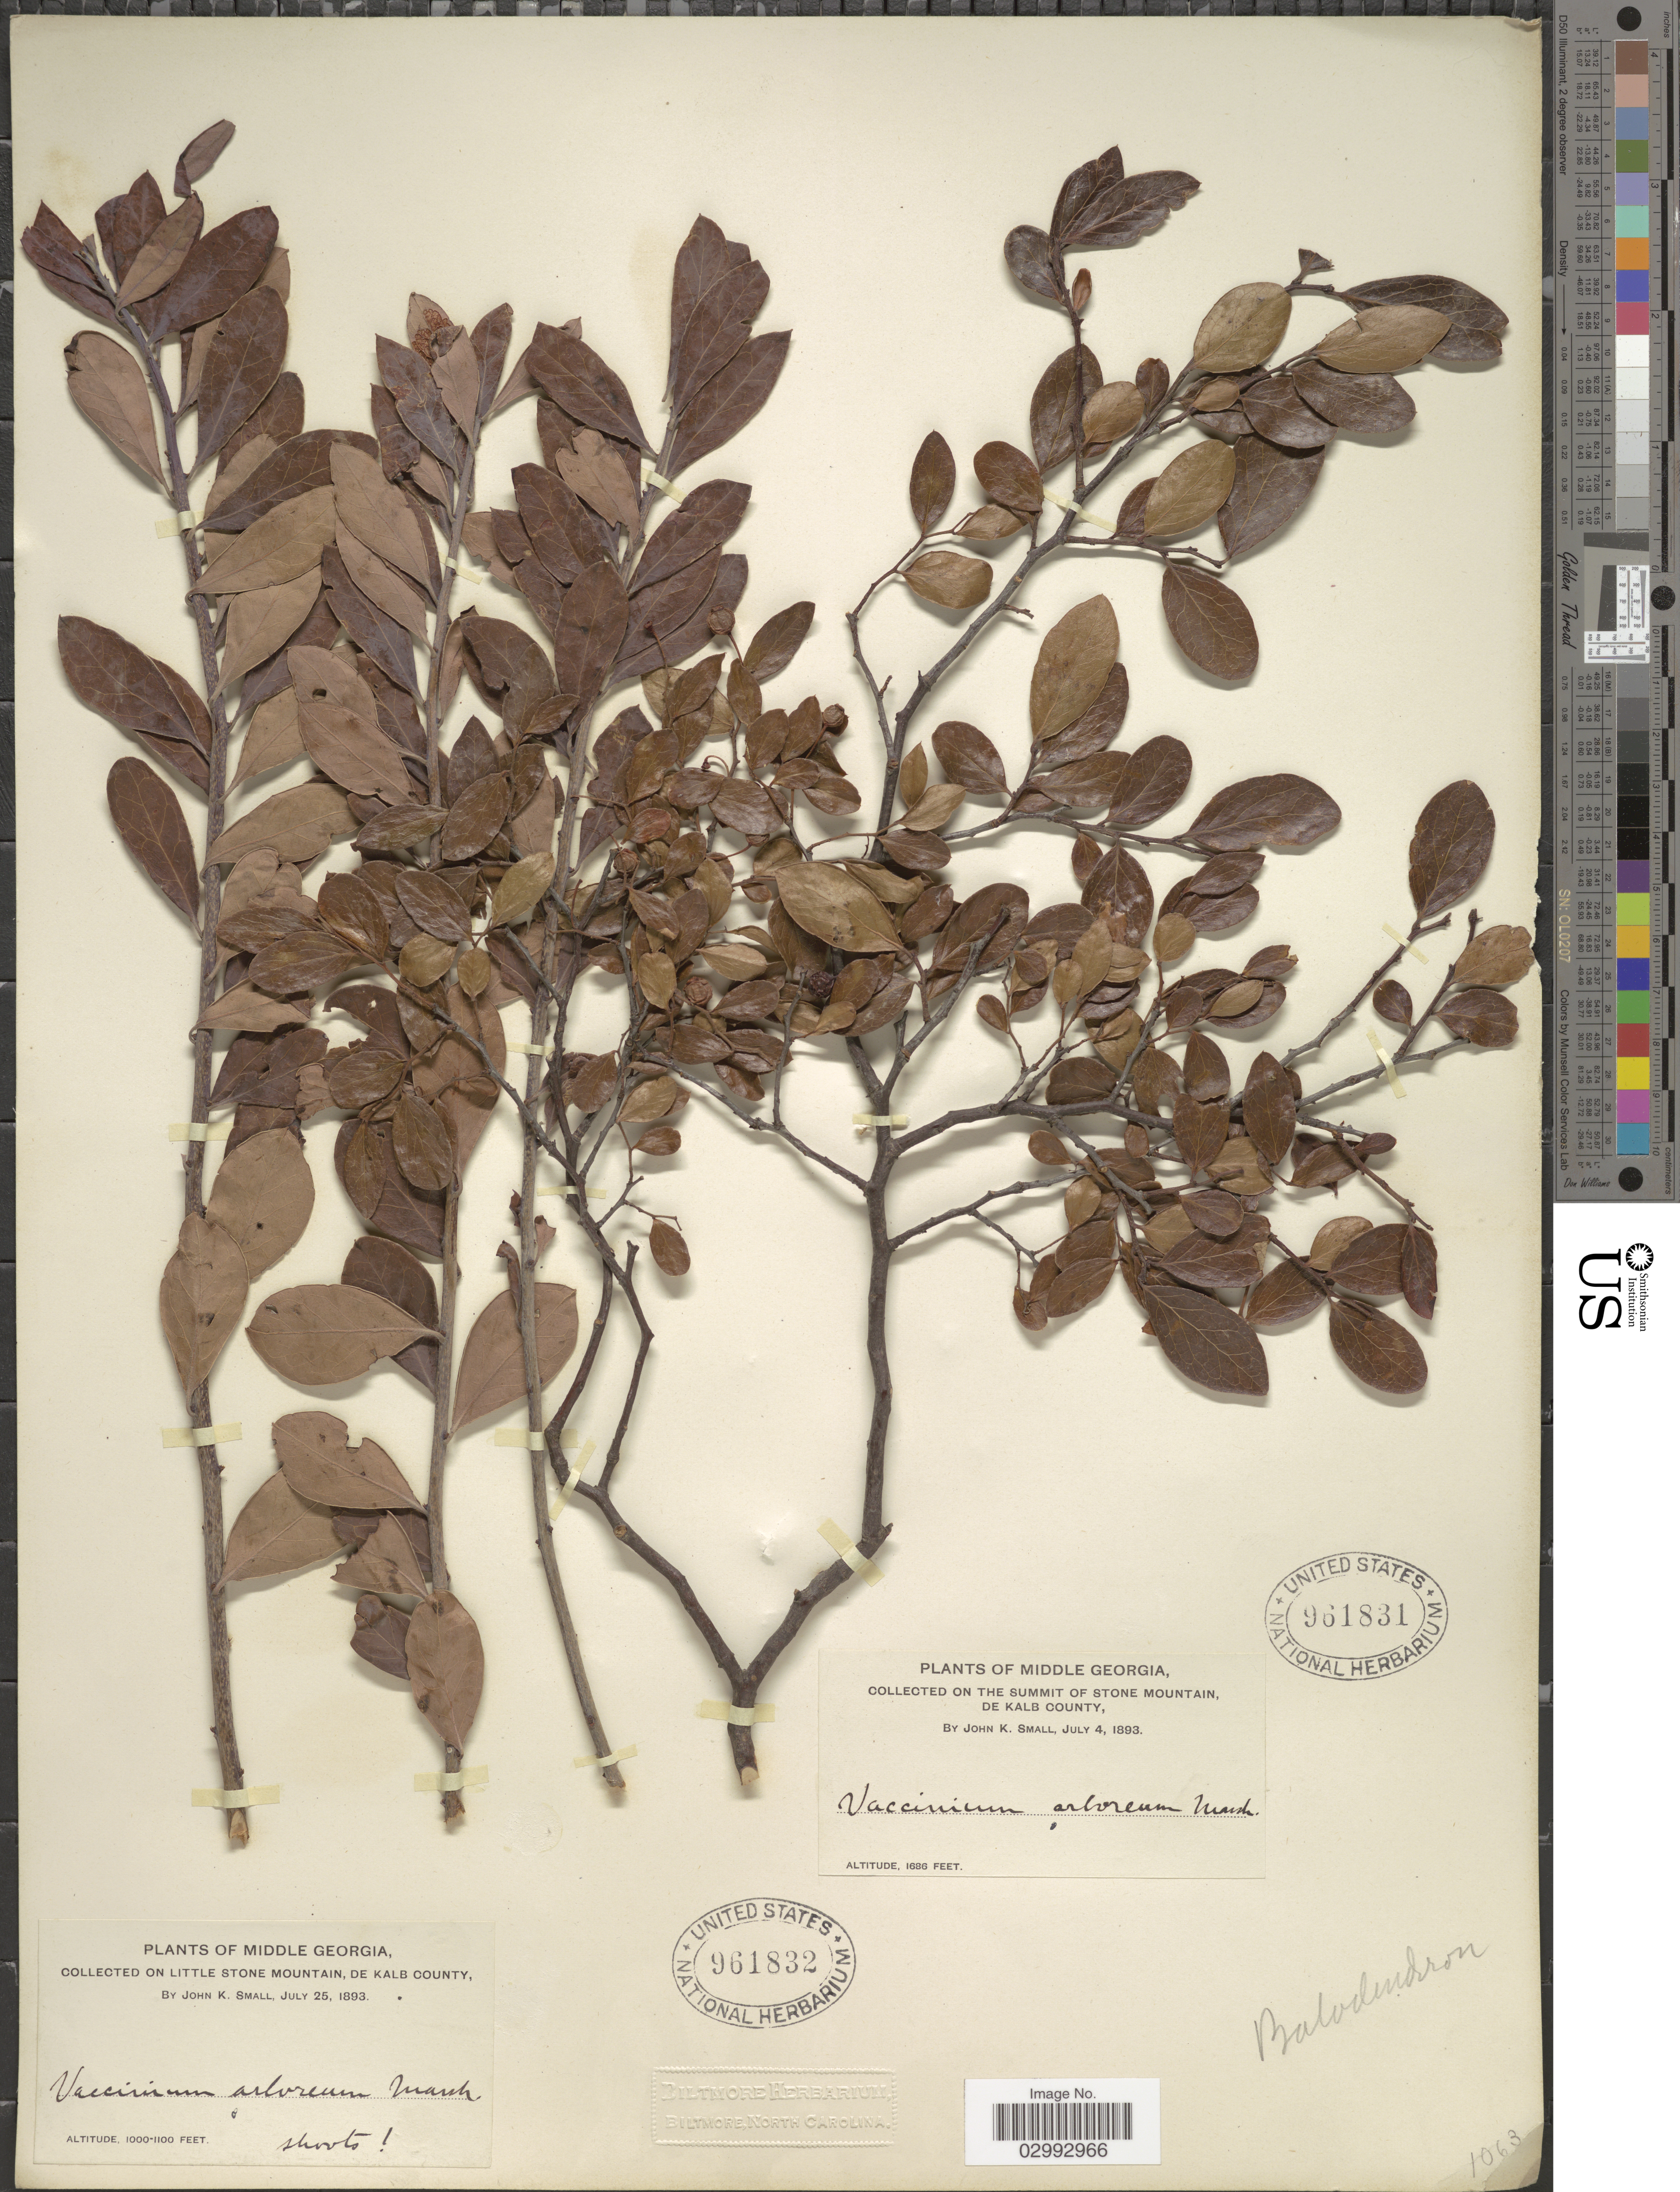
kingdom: Plantae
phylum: Tracheophyta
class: Magnoliopsida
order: Ericales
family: Ericaceae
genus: Batodendron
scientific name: Batodendron arboreum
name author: Nutt.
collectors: J. K. Small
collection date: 1893-07-25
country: United States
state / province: Georgia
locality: Middle Georgia. On Little Stone Mountain, De Kalb County.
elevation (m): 305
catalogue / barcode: US 961832-2